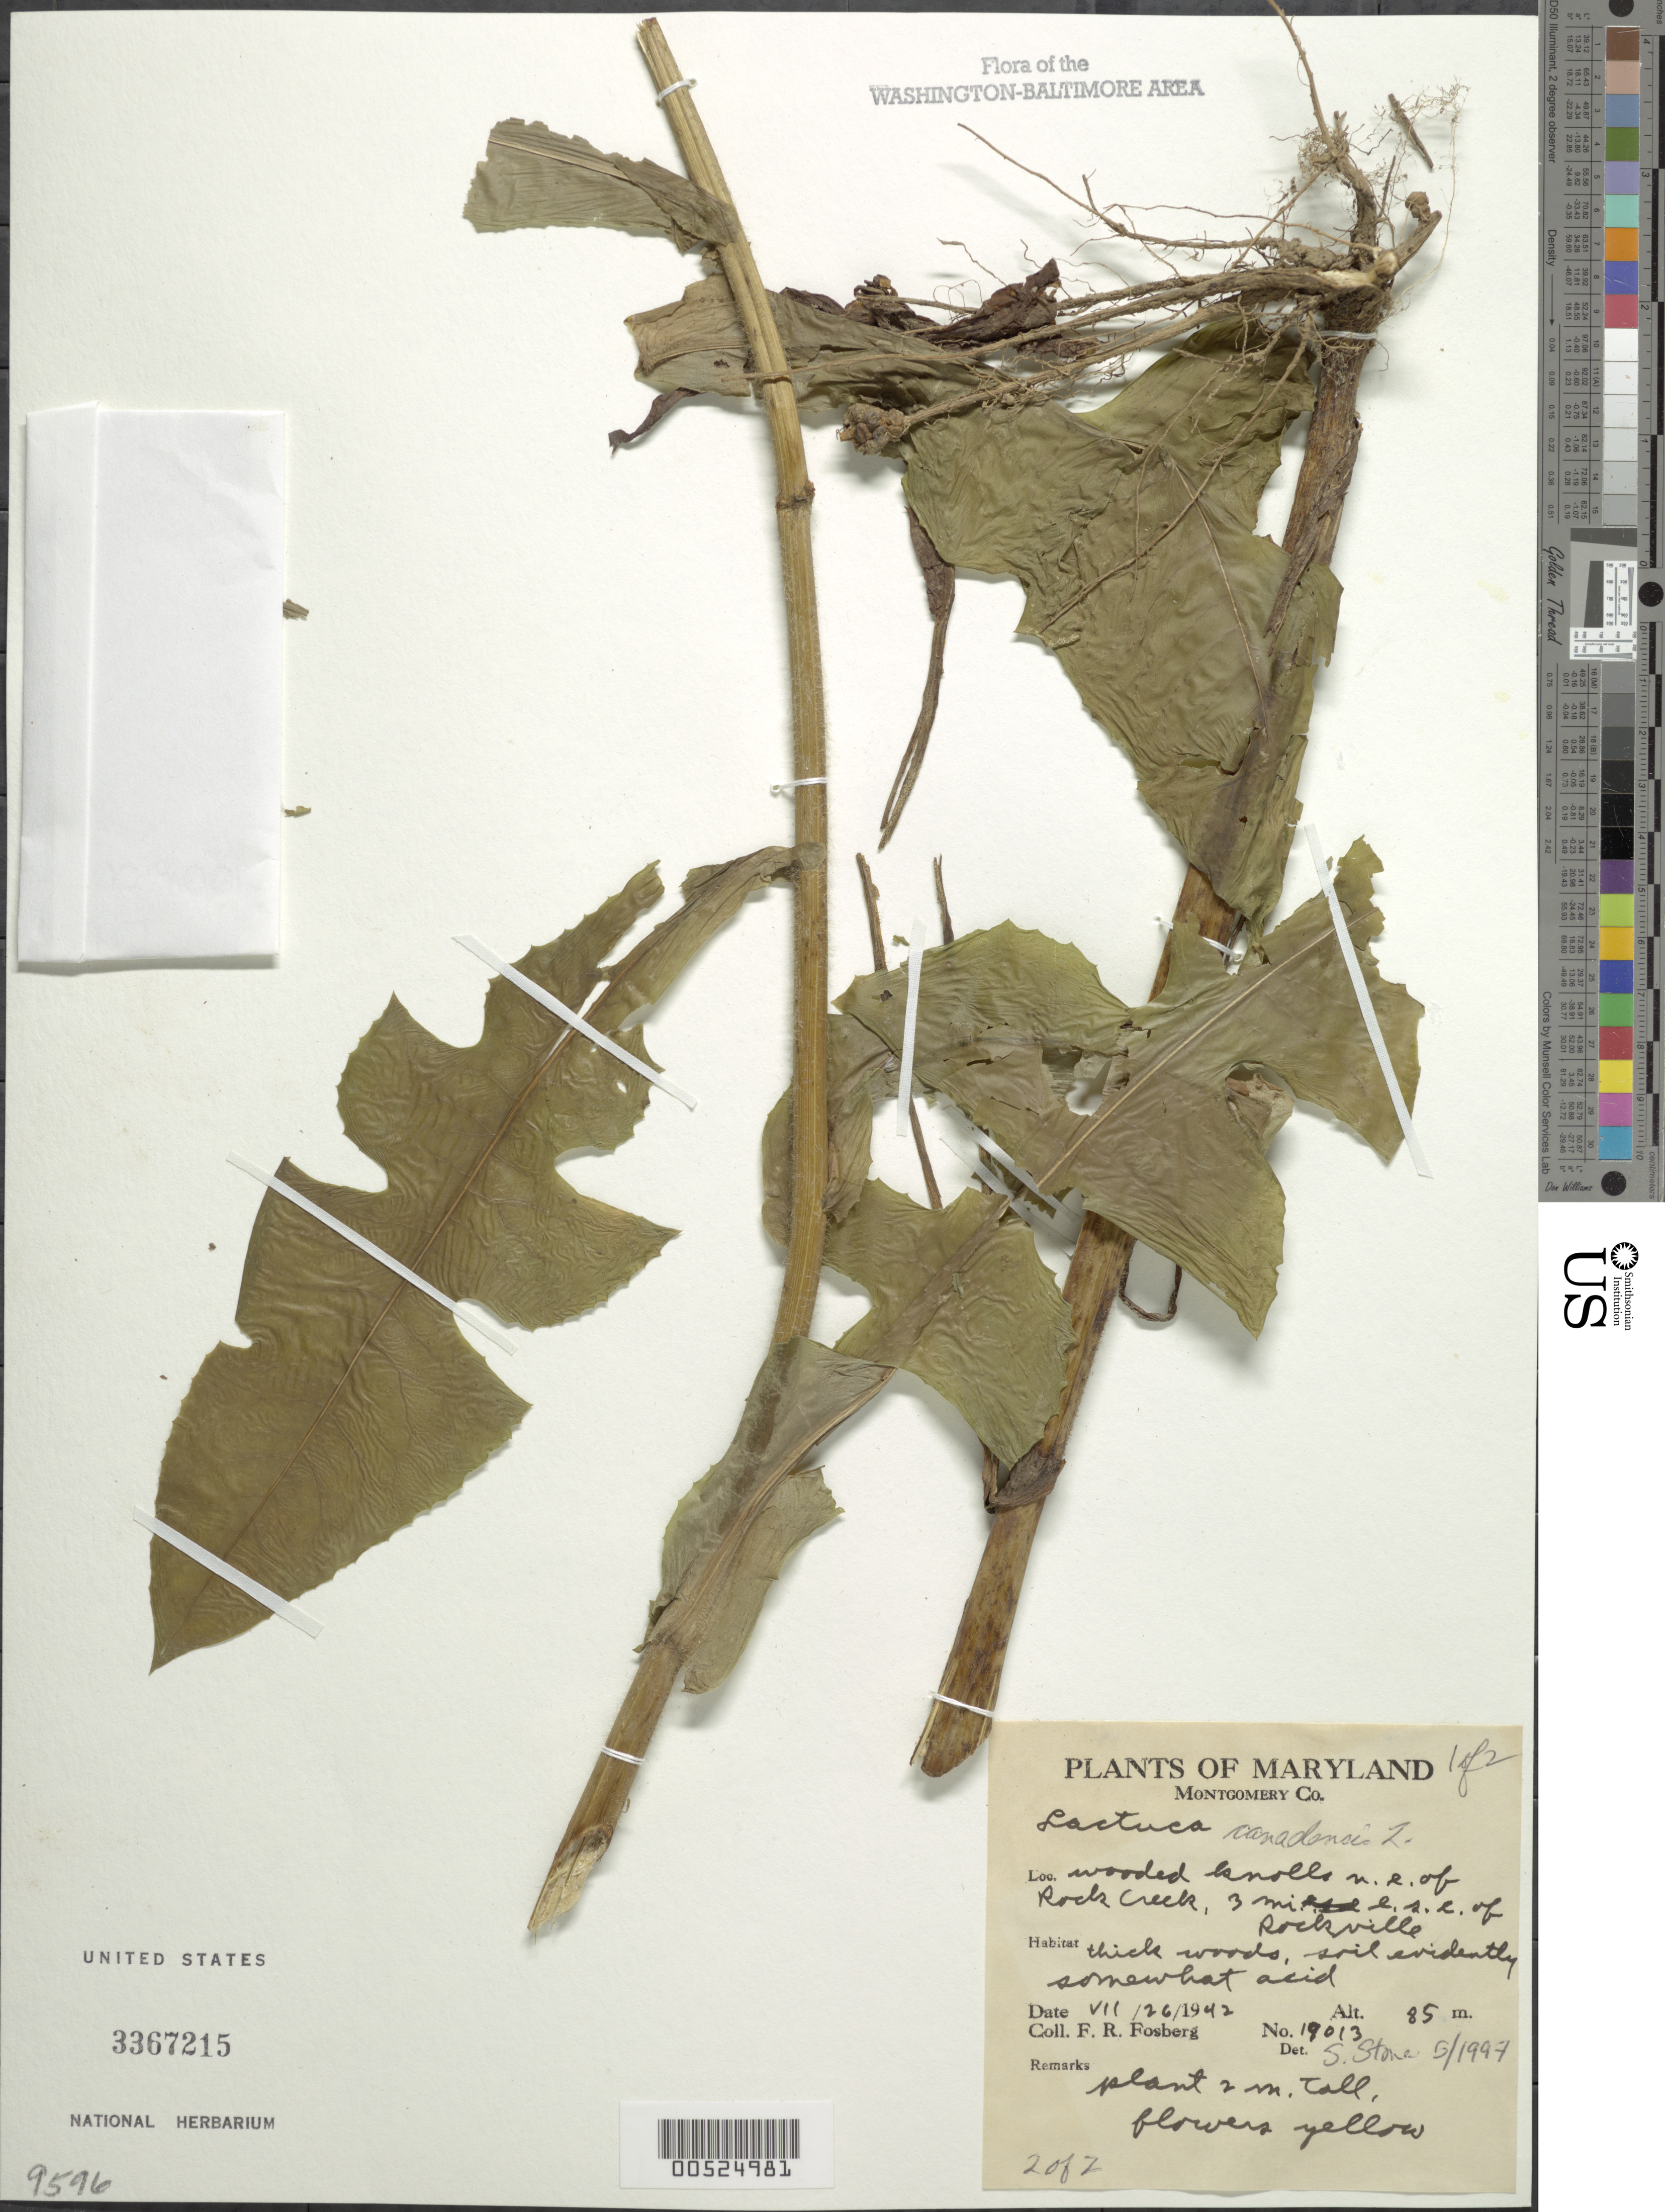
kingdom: Plantae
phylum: Tracheophyta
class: Magnoliopsida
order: Asterales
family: Asteraceae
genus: Lactuca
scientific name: Lactuca canadensis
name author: L.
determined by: Stone, S. B.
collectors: F. R. Fosberg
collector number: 19013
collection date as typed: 26 Jul 1942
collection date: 1942-07-26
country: United States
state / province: Maryland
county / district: Montgomery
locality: Wooded knolls NE of Rock Creek, 3 mi. ESE of Rockville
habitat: Thick woods, soil evidently somewhat acid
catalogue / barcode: US 3367215